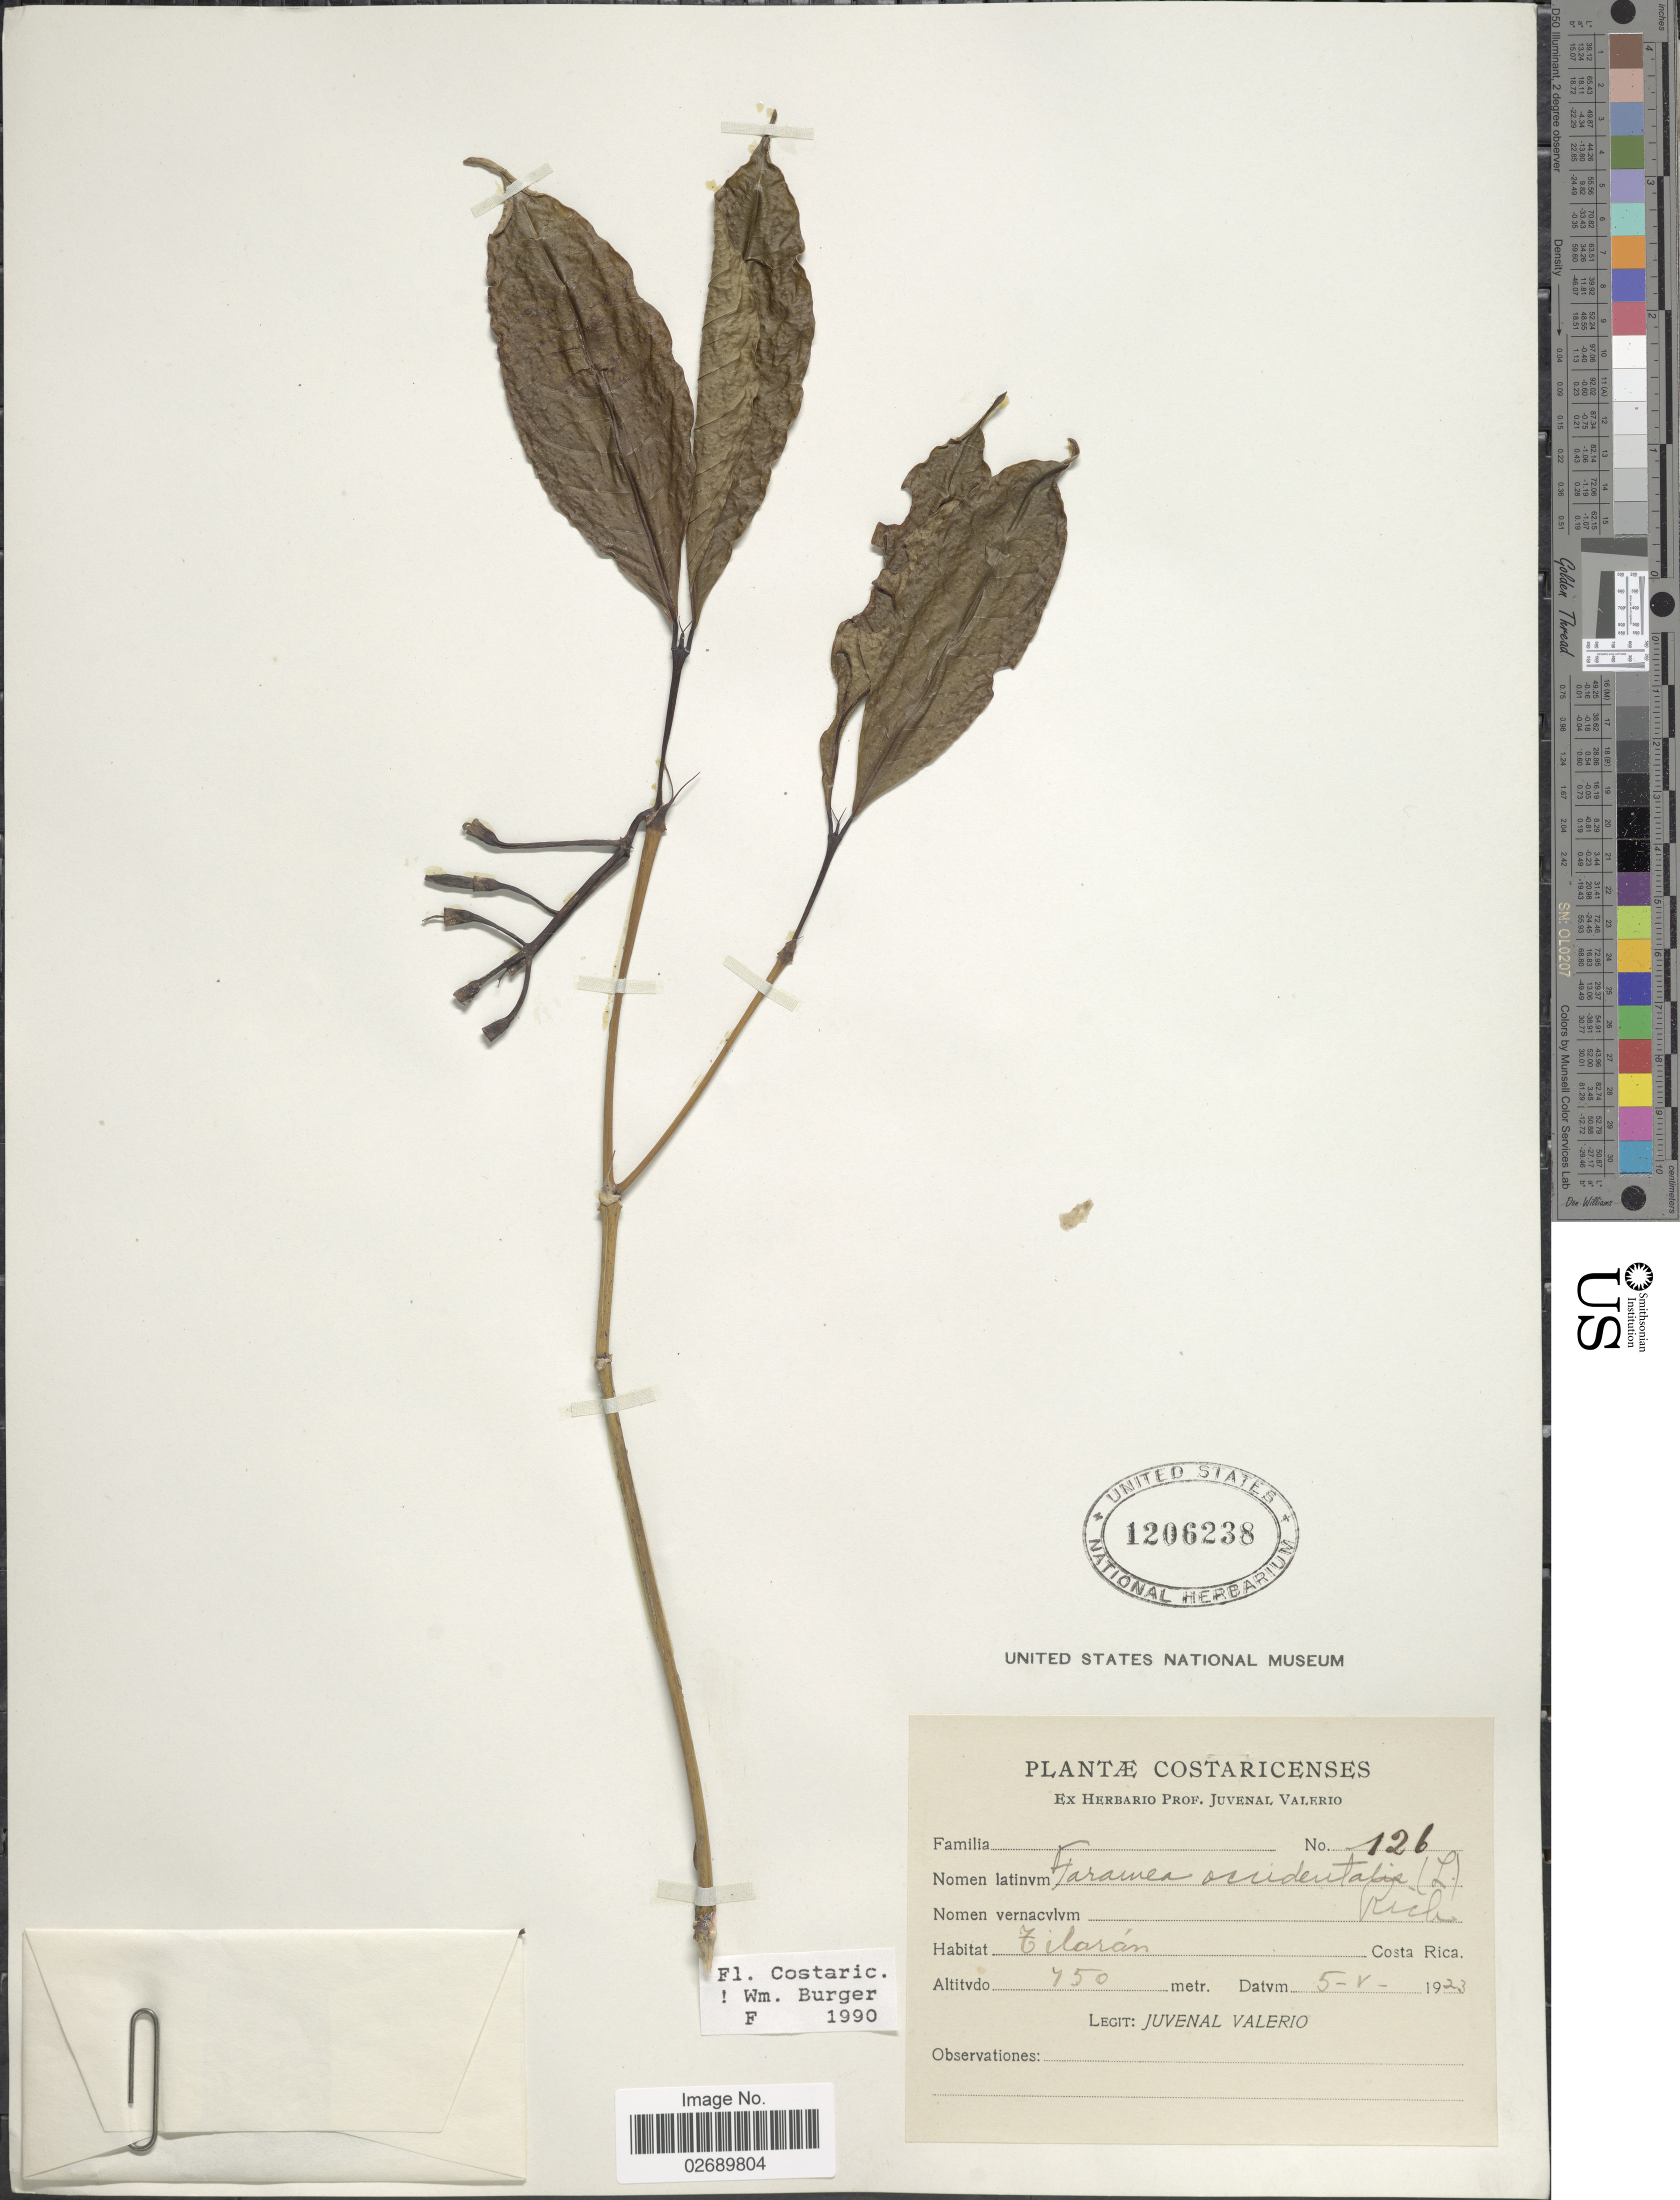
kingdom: Plantae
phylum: Tracheophyta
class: Magnoliopsida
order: Gentianales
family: Rubiaceae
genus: Faramea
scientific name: Faramea occidentalis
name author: (L.) A. Rich.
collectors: J. Valerio R.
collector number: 126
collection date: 1923-05-05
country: Costa Rica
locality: Tilaran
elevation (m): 750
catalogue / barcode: US 1206238